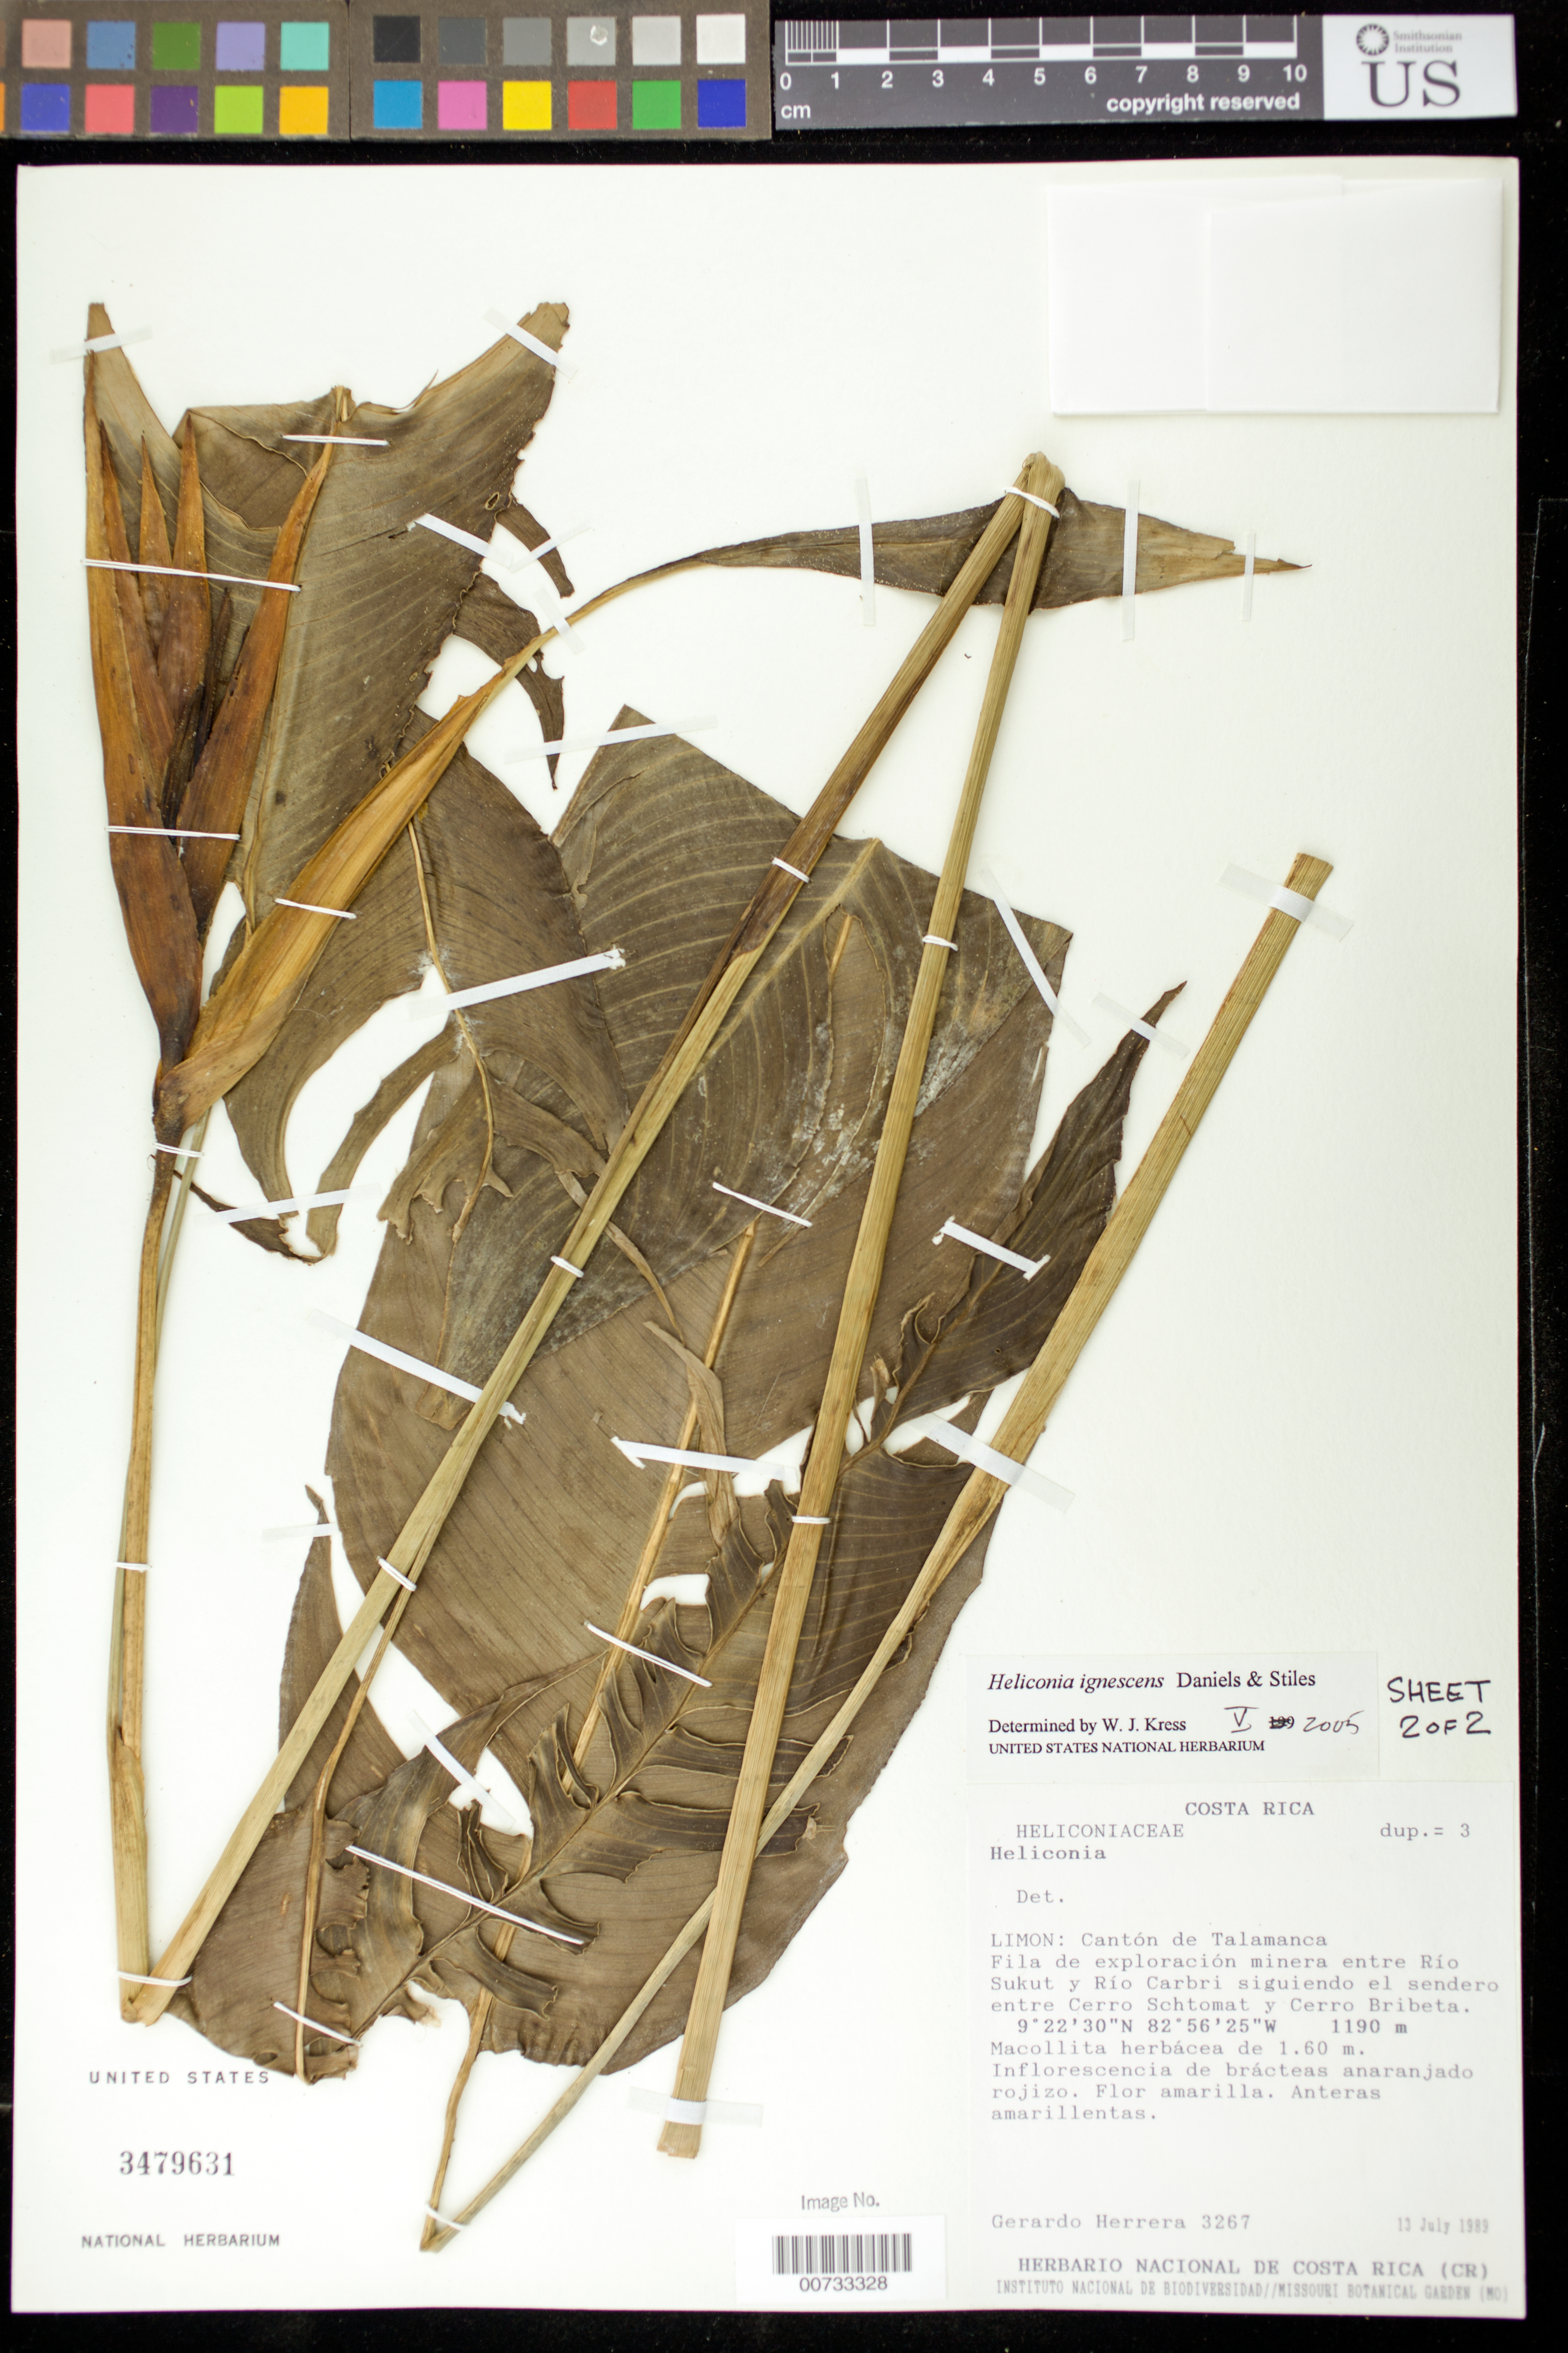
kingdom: Plantae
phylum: Tracheophyta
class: Liliopsida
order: Zingiberales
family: Heliconiaceae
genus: Heliconia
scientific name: Heliconia ignescens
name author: G.S. Daniels & F.G. Stiles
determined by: Kress, W. J., (US), Smithsonian Institution - National Museum of Natural History (UNITED STATES)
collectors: G. Herrera Ch.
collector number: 3267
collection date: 1989-07-13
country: Costa Rica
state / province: Limón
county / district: Talamanca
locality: Fila de exploracion minera entre Rio Sukut y Rio Carbri siguiendo el sendero entre Cerro Schtomat y Cerro Bribeta.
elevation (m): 1190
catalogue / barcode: US 3479631